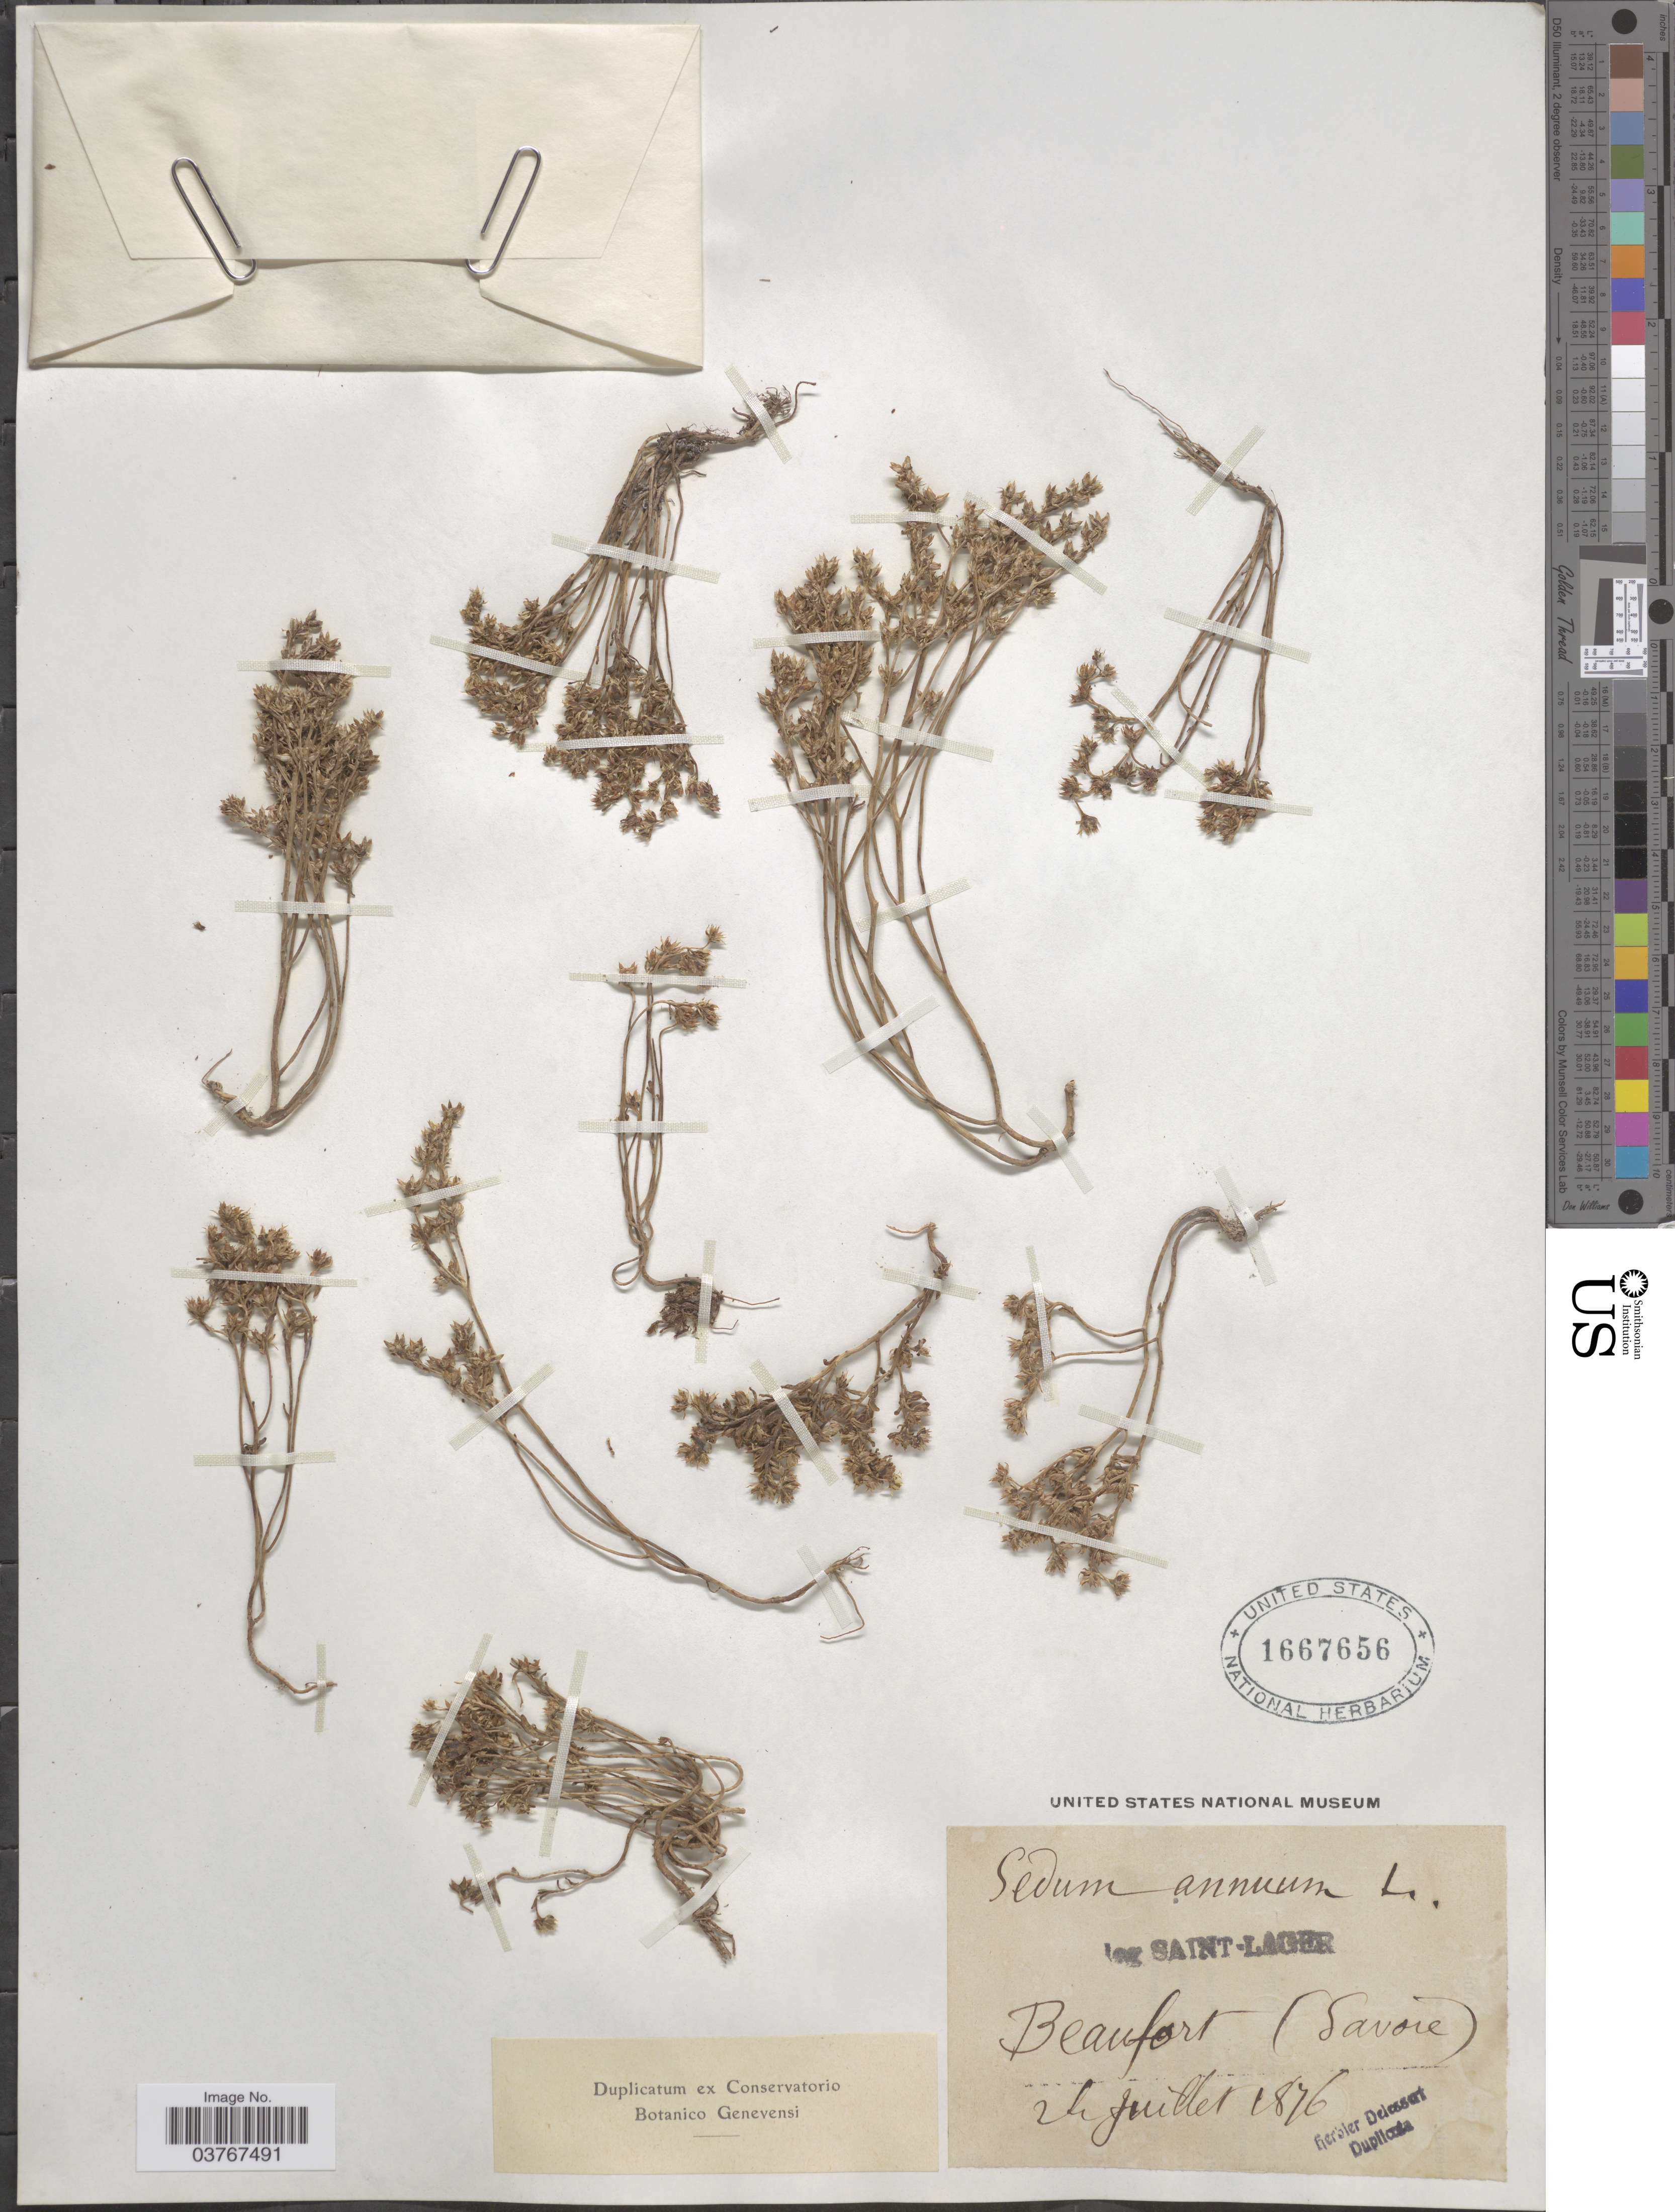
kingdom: Plantae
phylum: Tracheophyta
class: Magnoliopsida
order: Saxifragales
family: Crassulaceae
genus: Sedum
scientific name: Sedum annuum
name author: L.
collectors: Saint-Lager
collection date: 1876-07-24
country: France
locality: Beaufort (Savoie).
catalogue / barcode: US 1667656